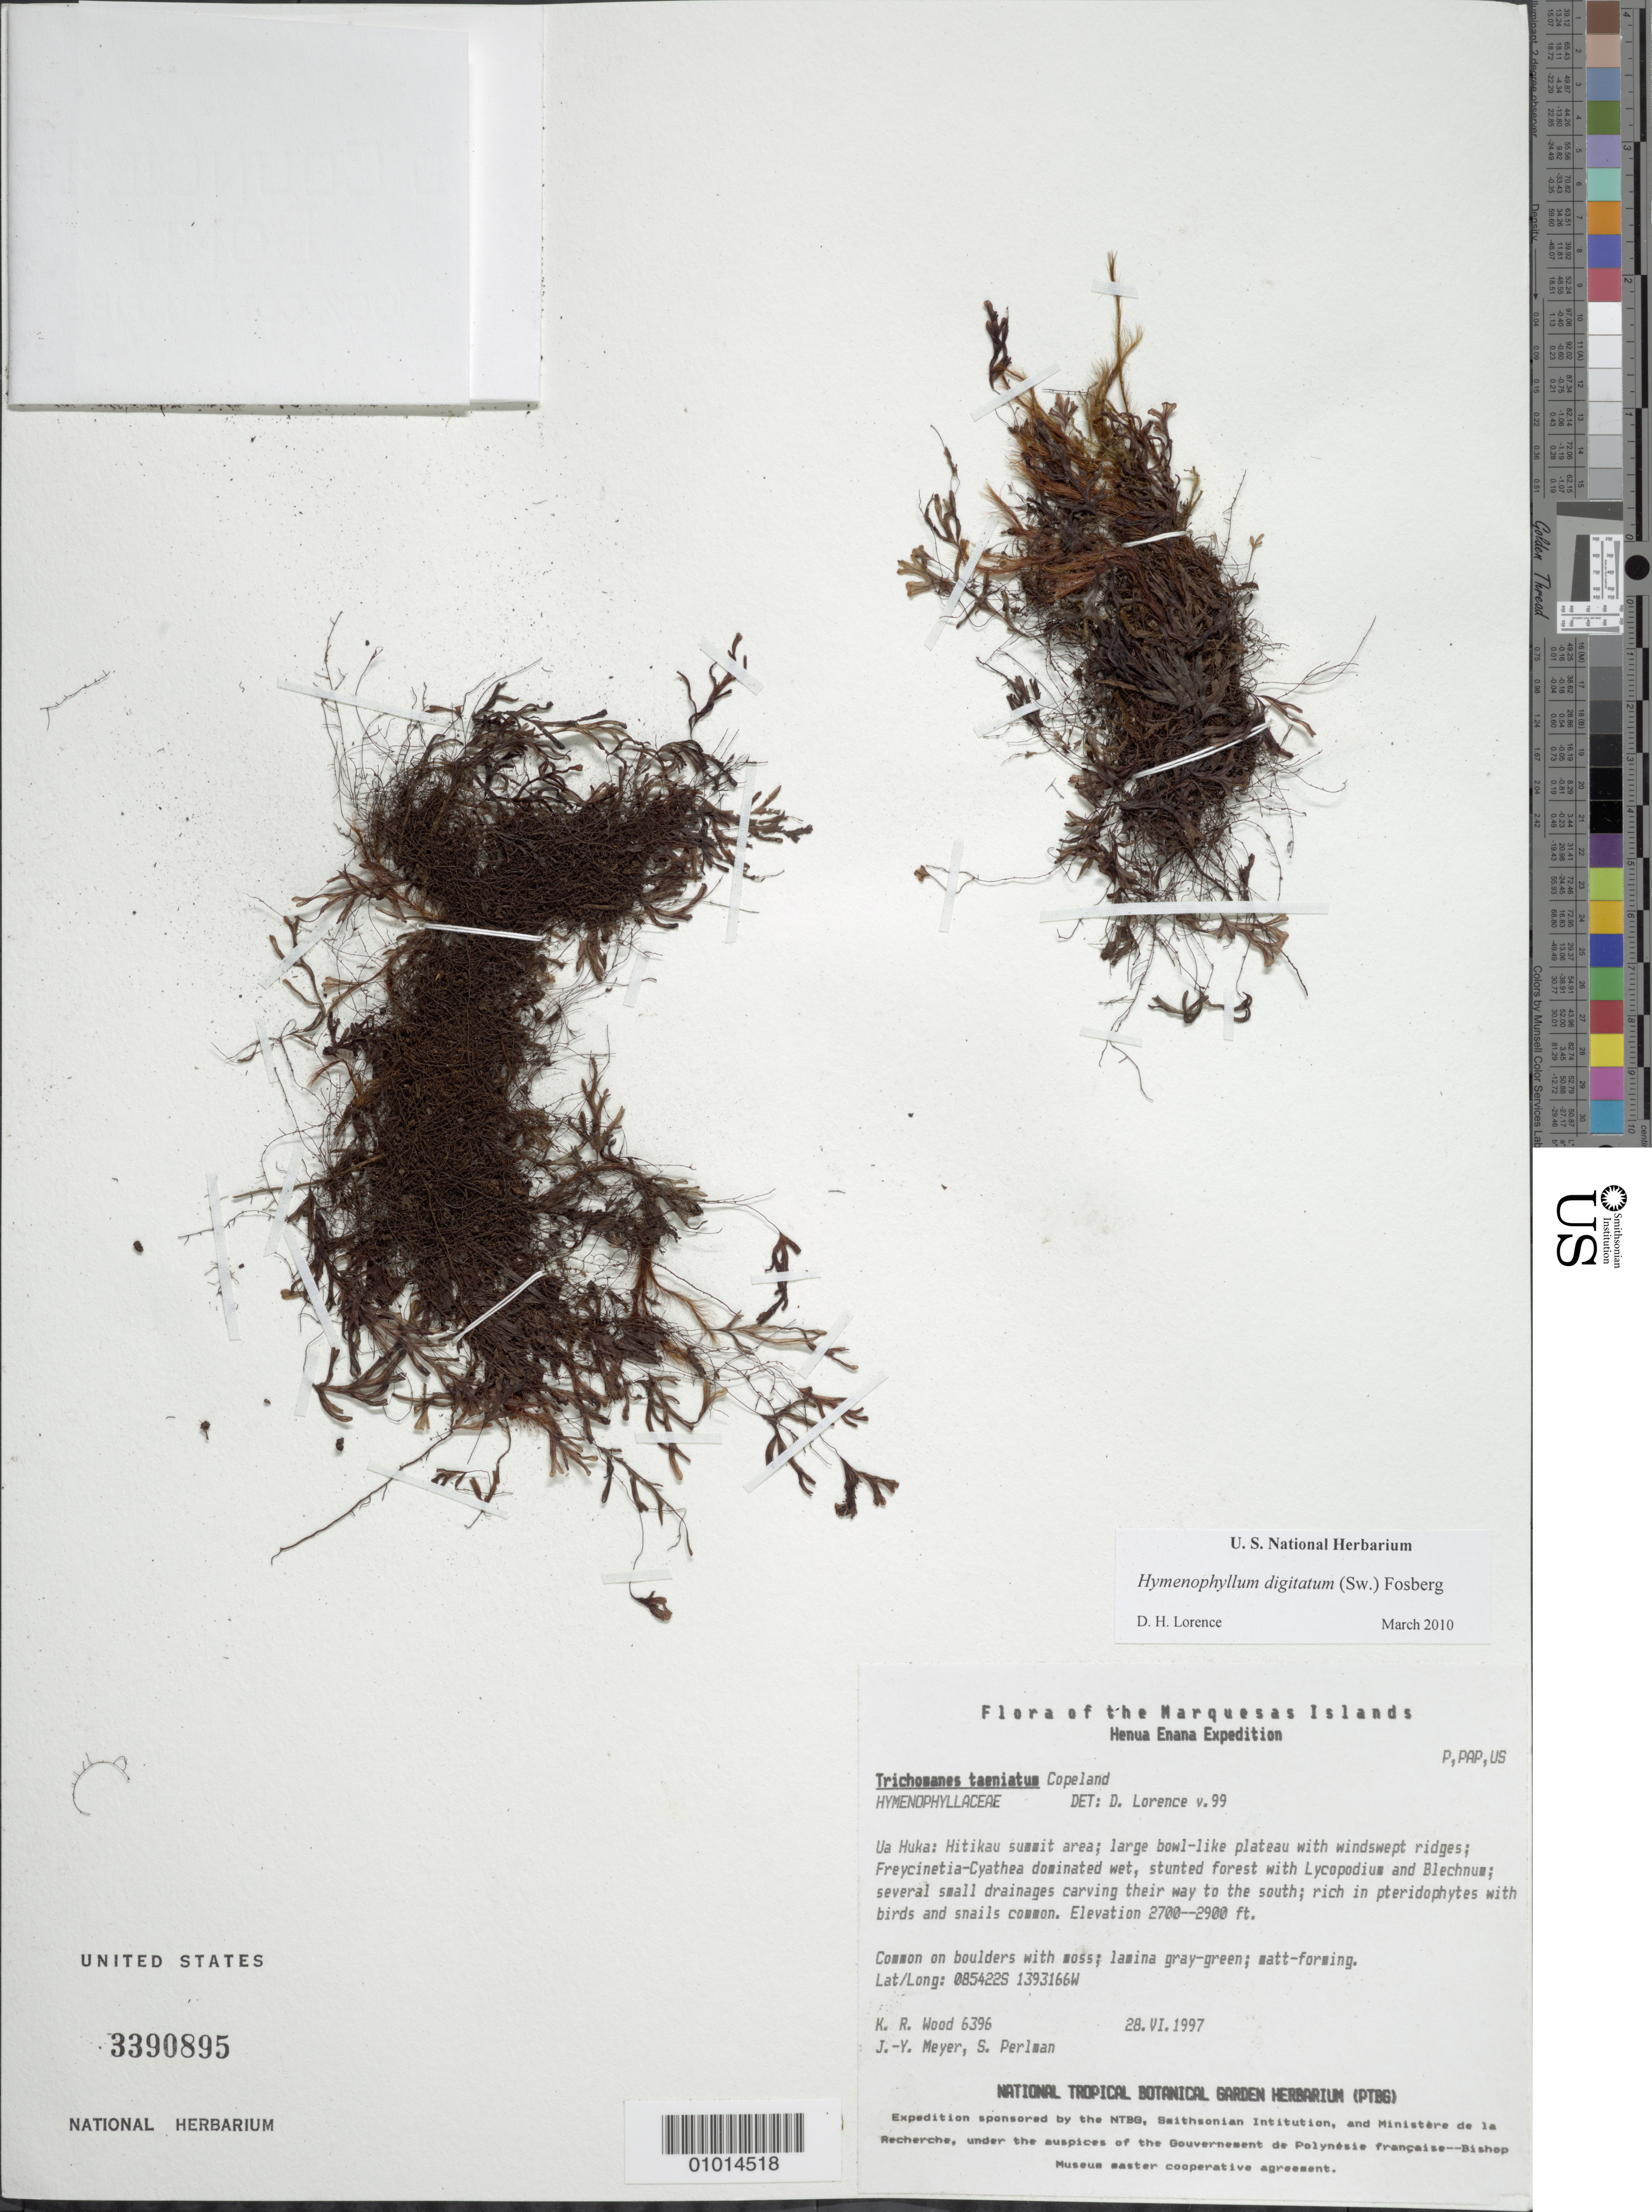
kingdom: Plantae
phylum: Tracheophyta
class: Polypodiopsida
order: Hymenophyllales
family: Hymenophyllaceae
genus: Hymenophyllum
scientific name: Hymenophyllum digitatum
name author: (Sw.) Fosberg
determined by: Lorence, David H., (PTBG), National Tropical Botanical Garden (UNITED STATES)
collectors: K. R. Wood, J.-Y. Meyer & S. P. Perlman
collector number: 6396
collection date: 1997-06-28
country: French Polynesia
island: Ua Huka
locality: Hitikau summit area, large bowl-like plateau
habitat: windswept ridges, Freycinetia-Cyathea dominated wet stunted forest, rich in pteridophytes; common on boulders with moss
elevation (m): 823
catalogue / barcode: US 3390895